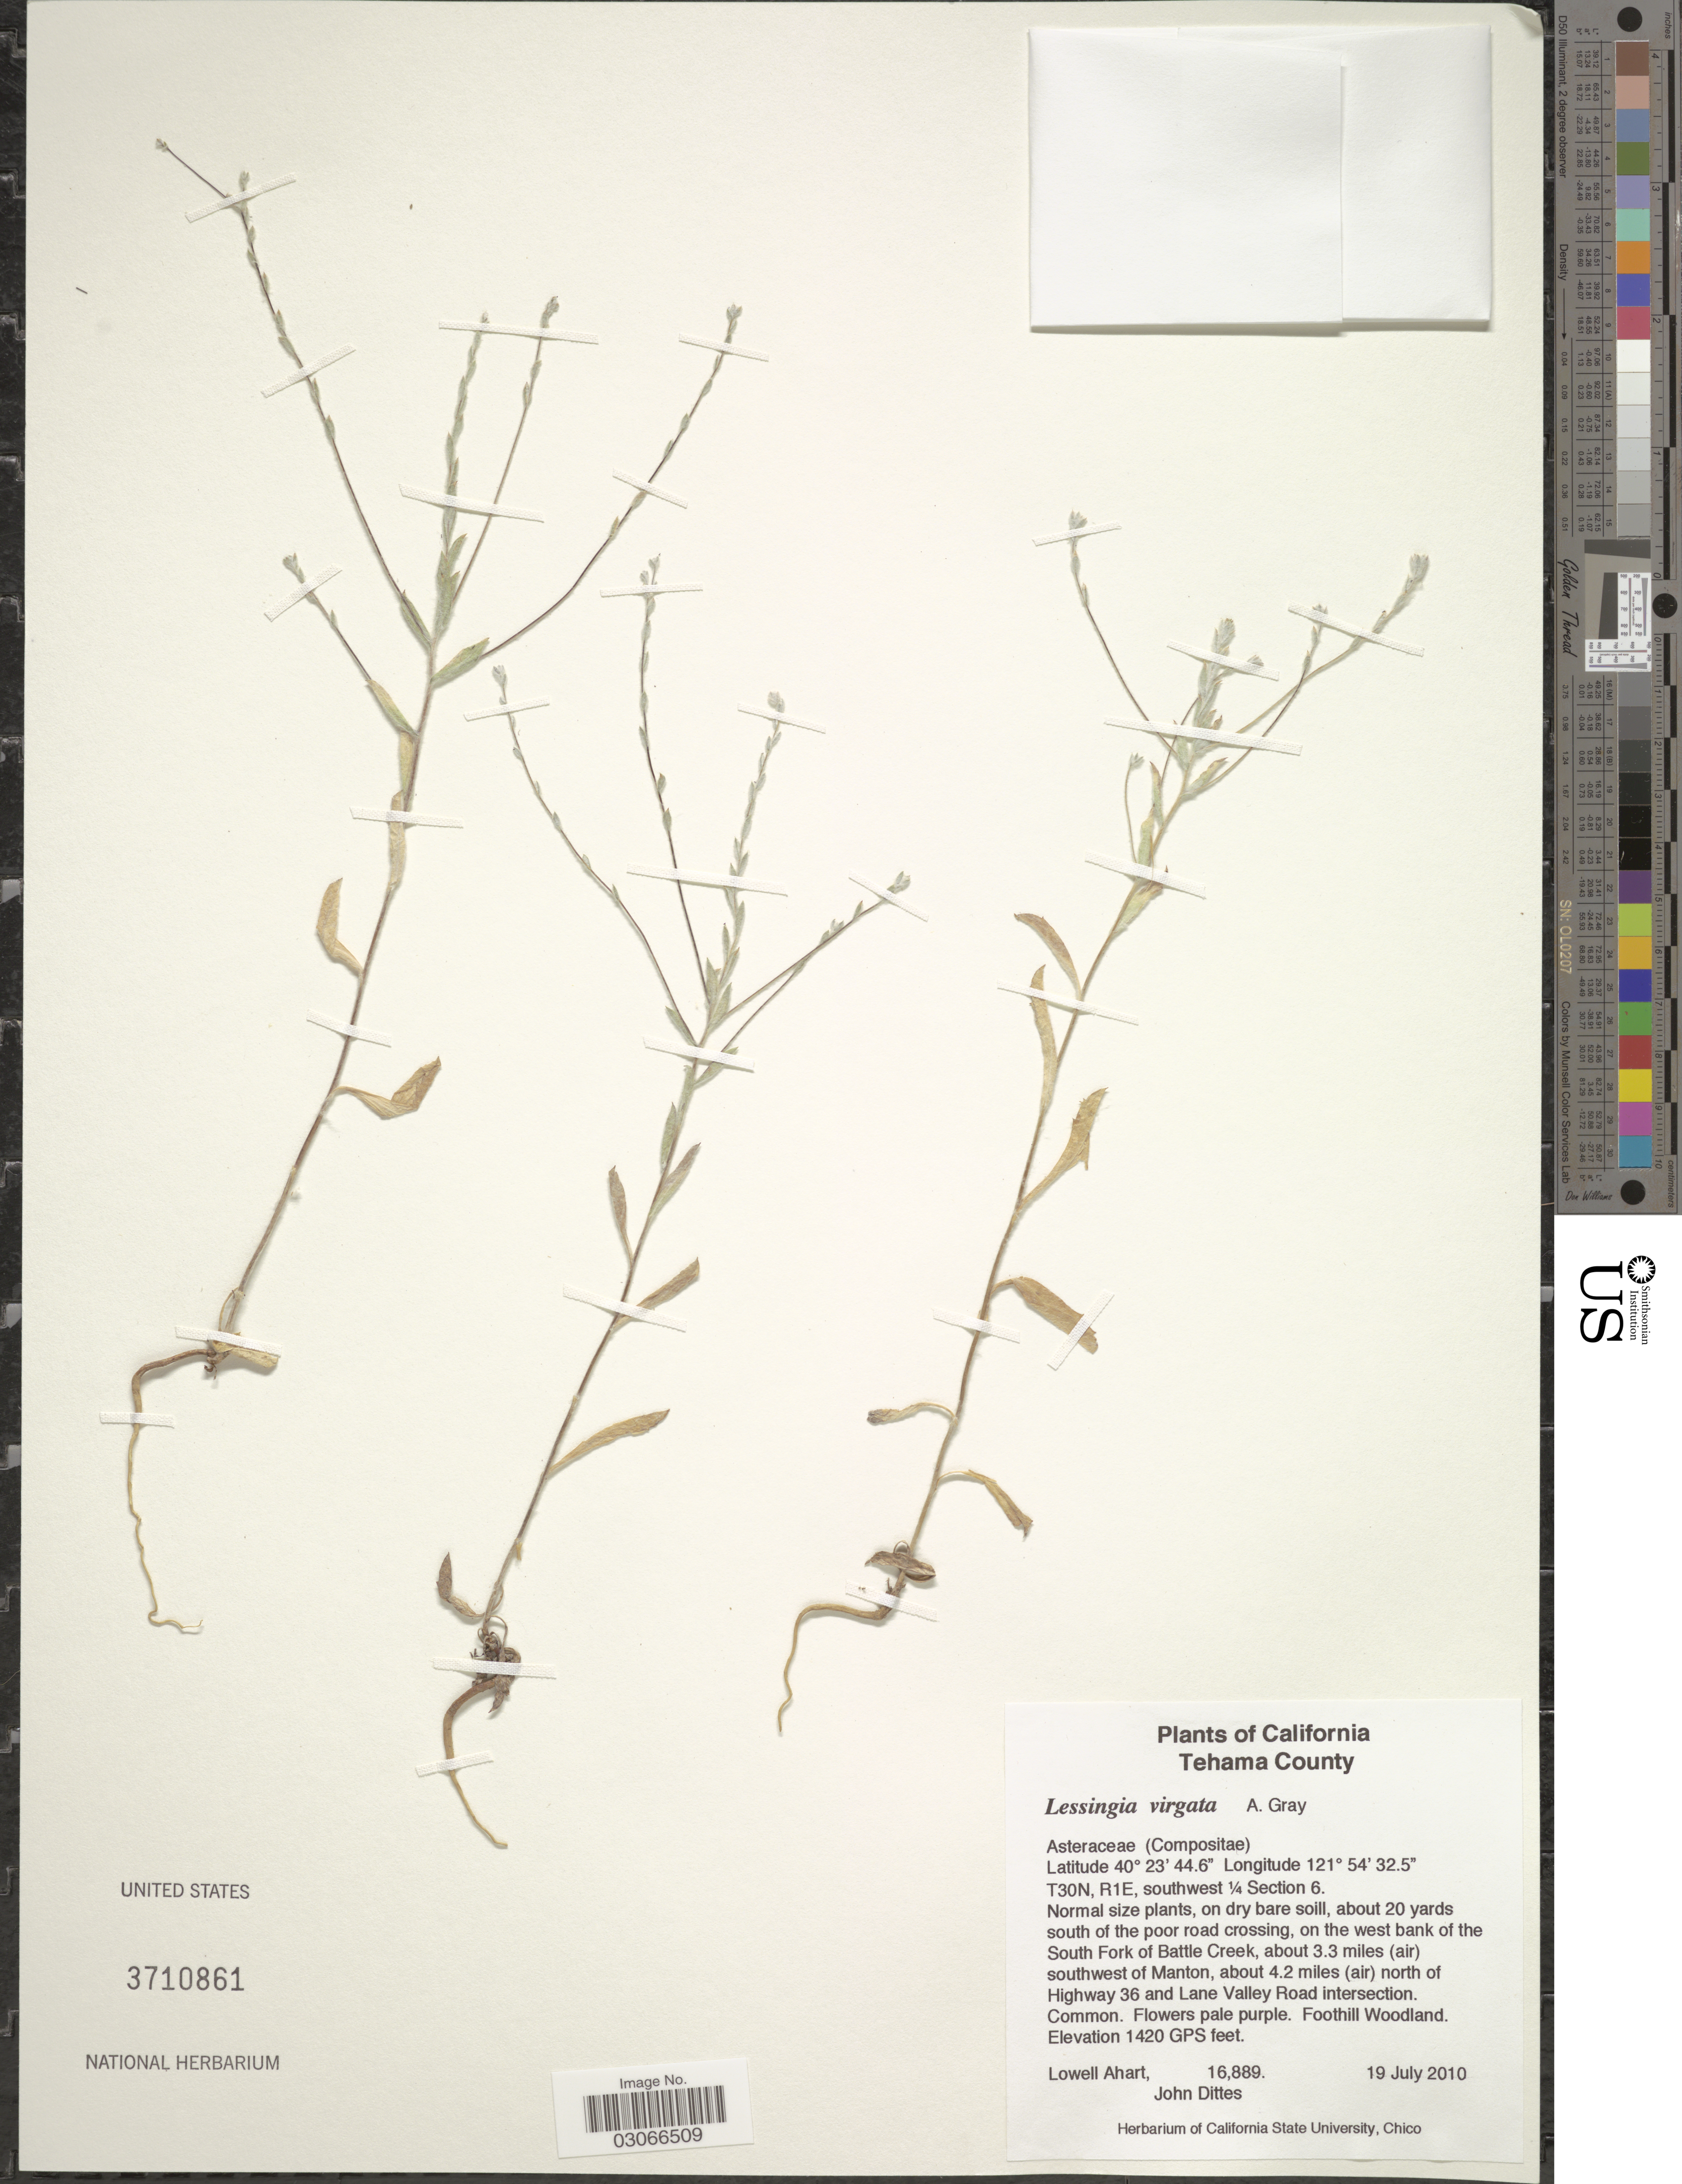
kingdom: Plantae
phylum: Tracheophyta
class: Magnoliopsida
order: Asterales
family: Asteraceae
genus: Lessingia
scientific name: Lessingia virgata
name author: A. Gray in Benth.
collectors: L. Ahart & J. Dittes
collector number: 16889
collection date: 2010-07-19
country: United States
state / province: California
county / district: Tehama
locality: Tehama County. T30N, R1E, southwest ¼ Section 6, about 20 yards south of the poor road crossing, on the west bank of the South Fork of Battle Creek, about 3.3 miles (air) southwest of Manton, about 4.2 miles (air) north of Highway 36 and Lane Valley Road intersection.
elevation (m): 433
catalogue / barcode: US 3710861